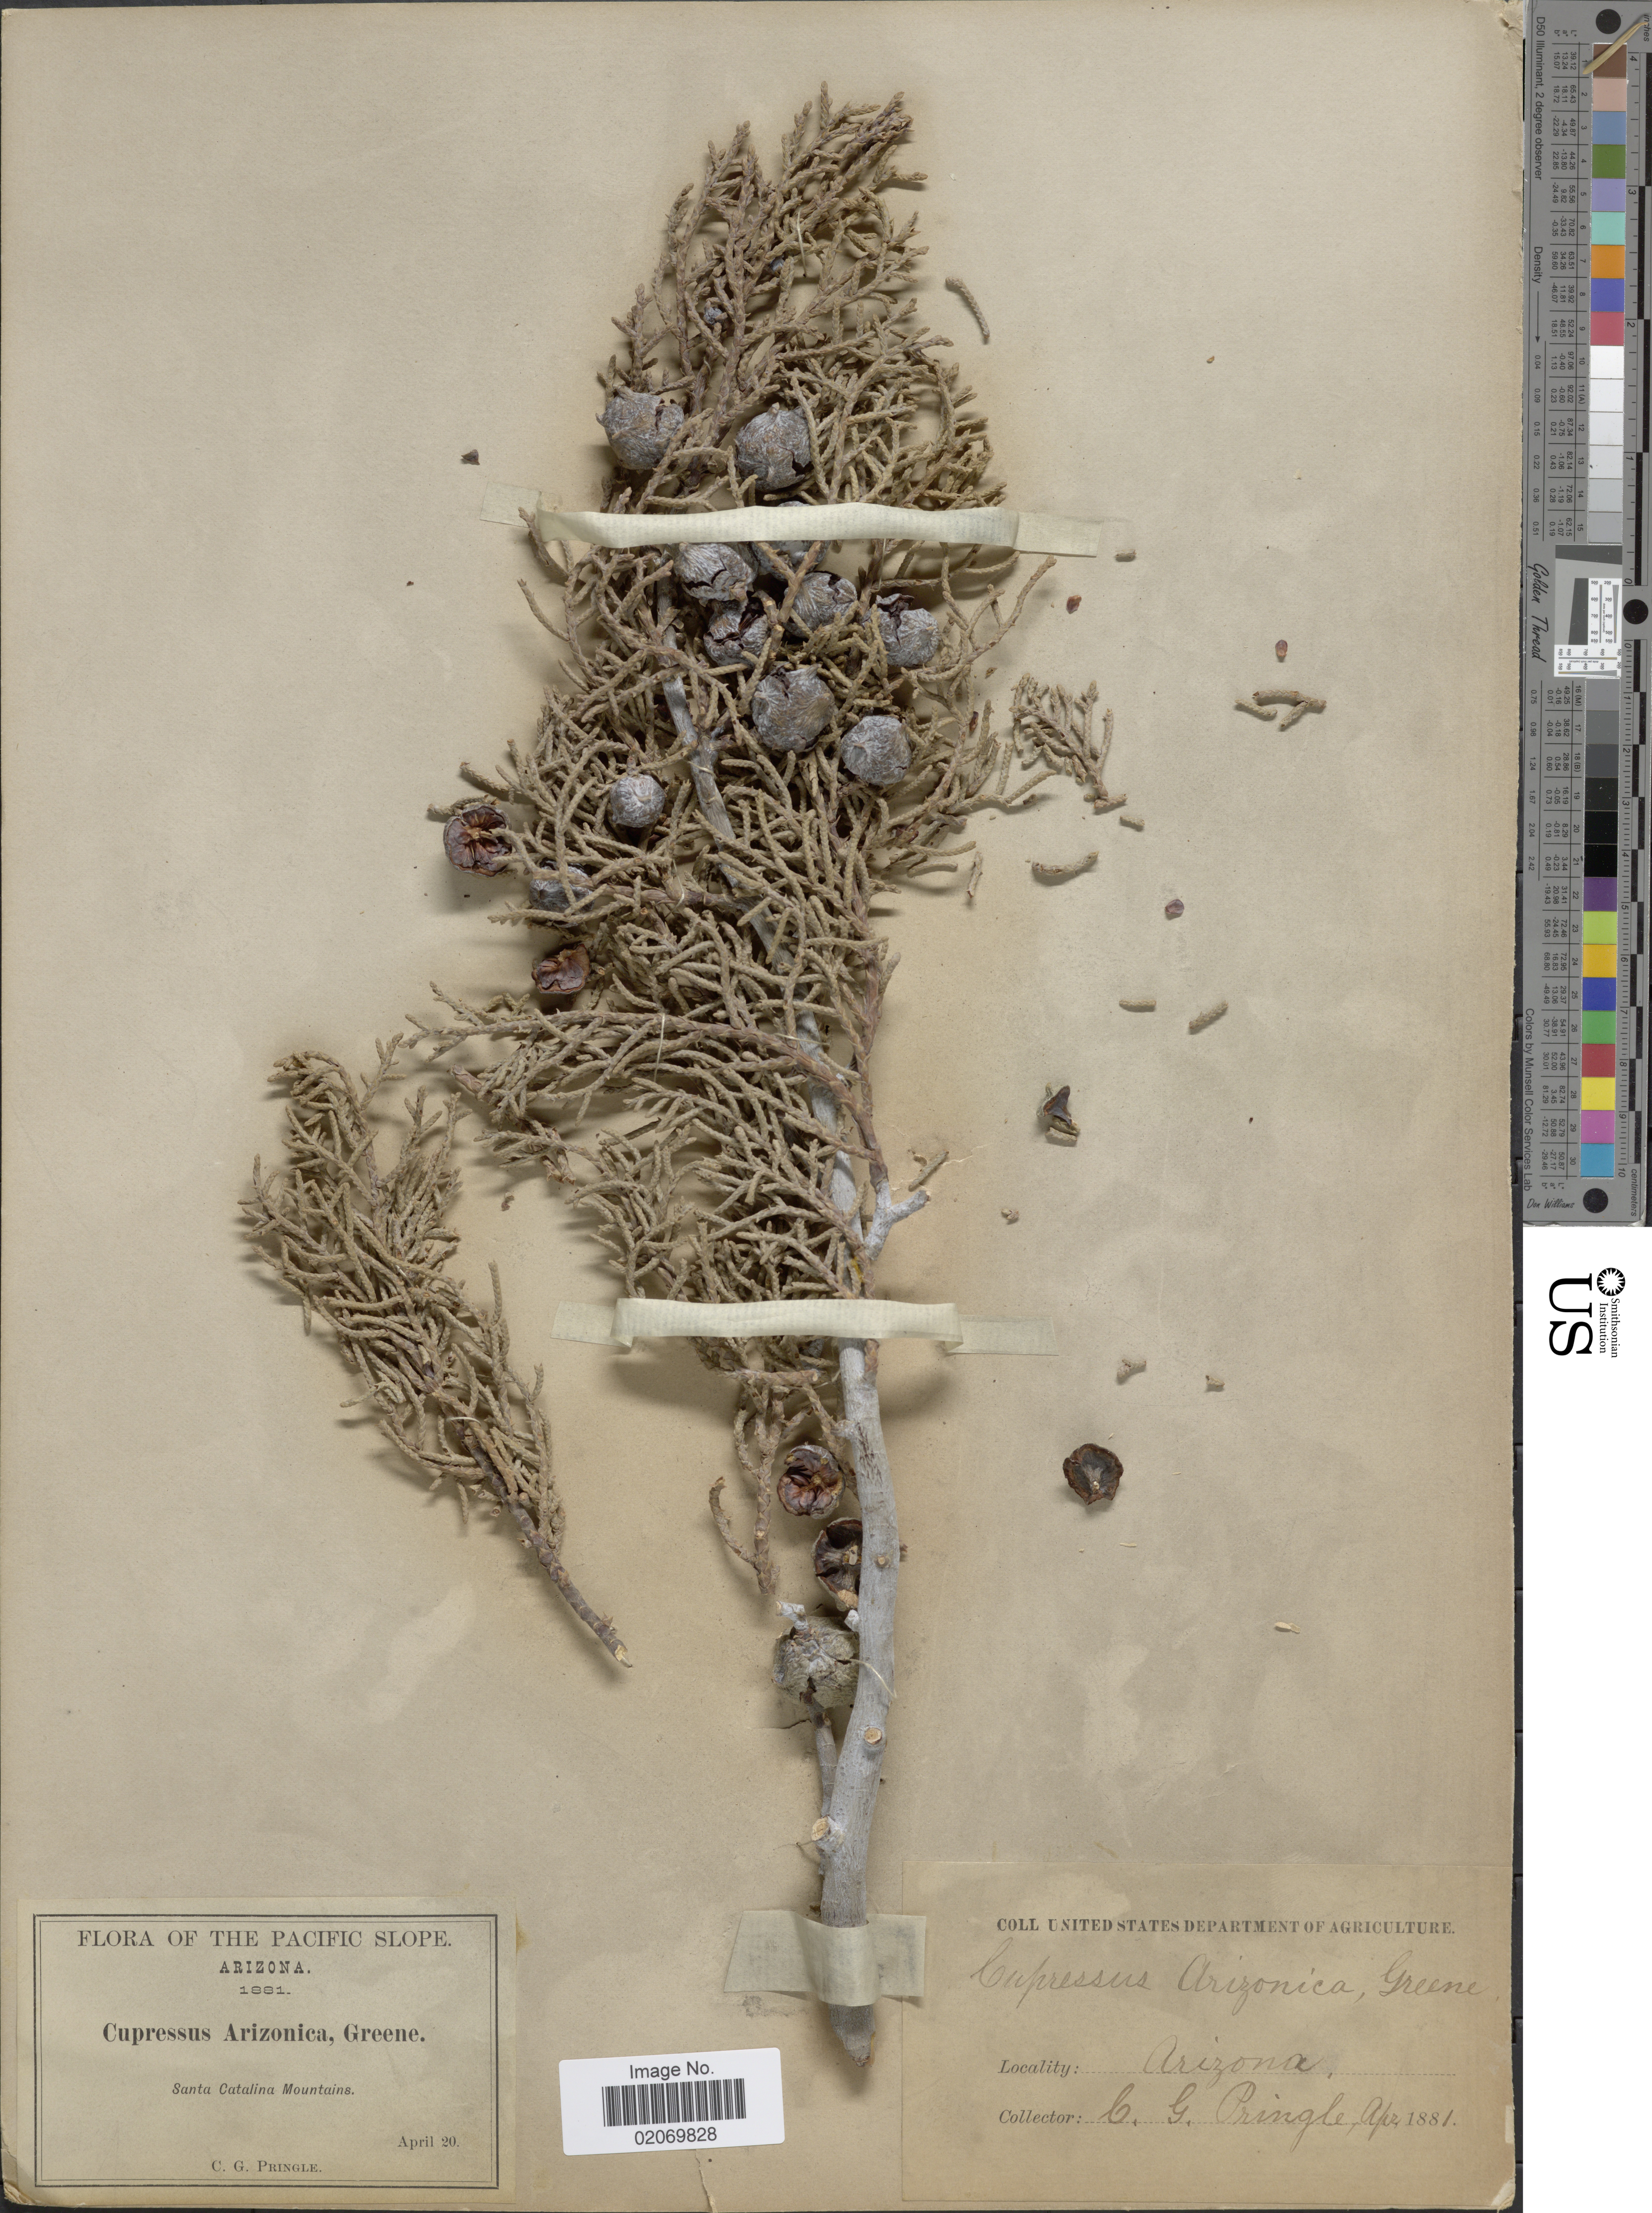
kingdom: Plantae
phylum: Tracheophyta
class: Pinopsida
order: Pinales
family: Cupressaceae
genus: Hesperocyparis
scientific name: Hesperocyparis arizonica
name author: (Greene) Bartel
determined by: (US) Smithsonian Institution - National Museum of Natural History - Department of Botany (UNITED STATES)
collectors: C. G. Pringle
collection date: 1881-04-20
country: United States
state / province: Arizona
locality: The Pacific Slope, Santa Catalina Mountains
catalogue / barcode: US 103074